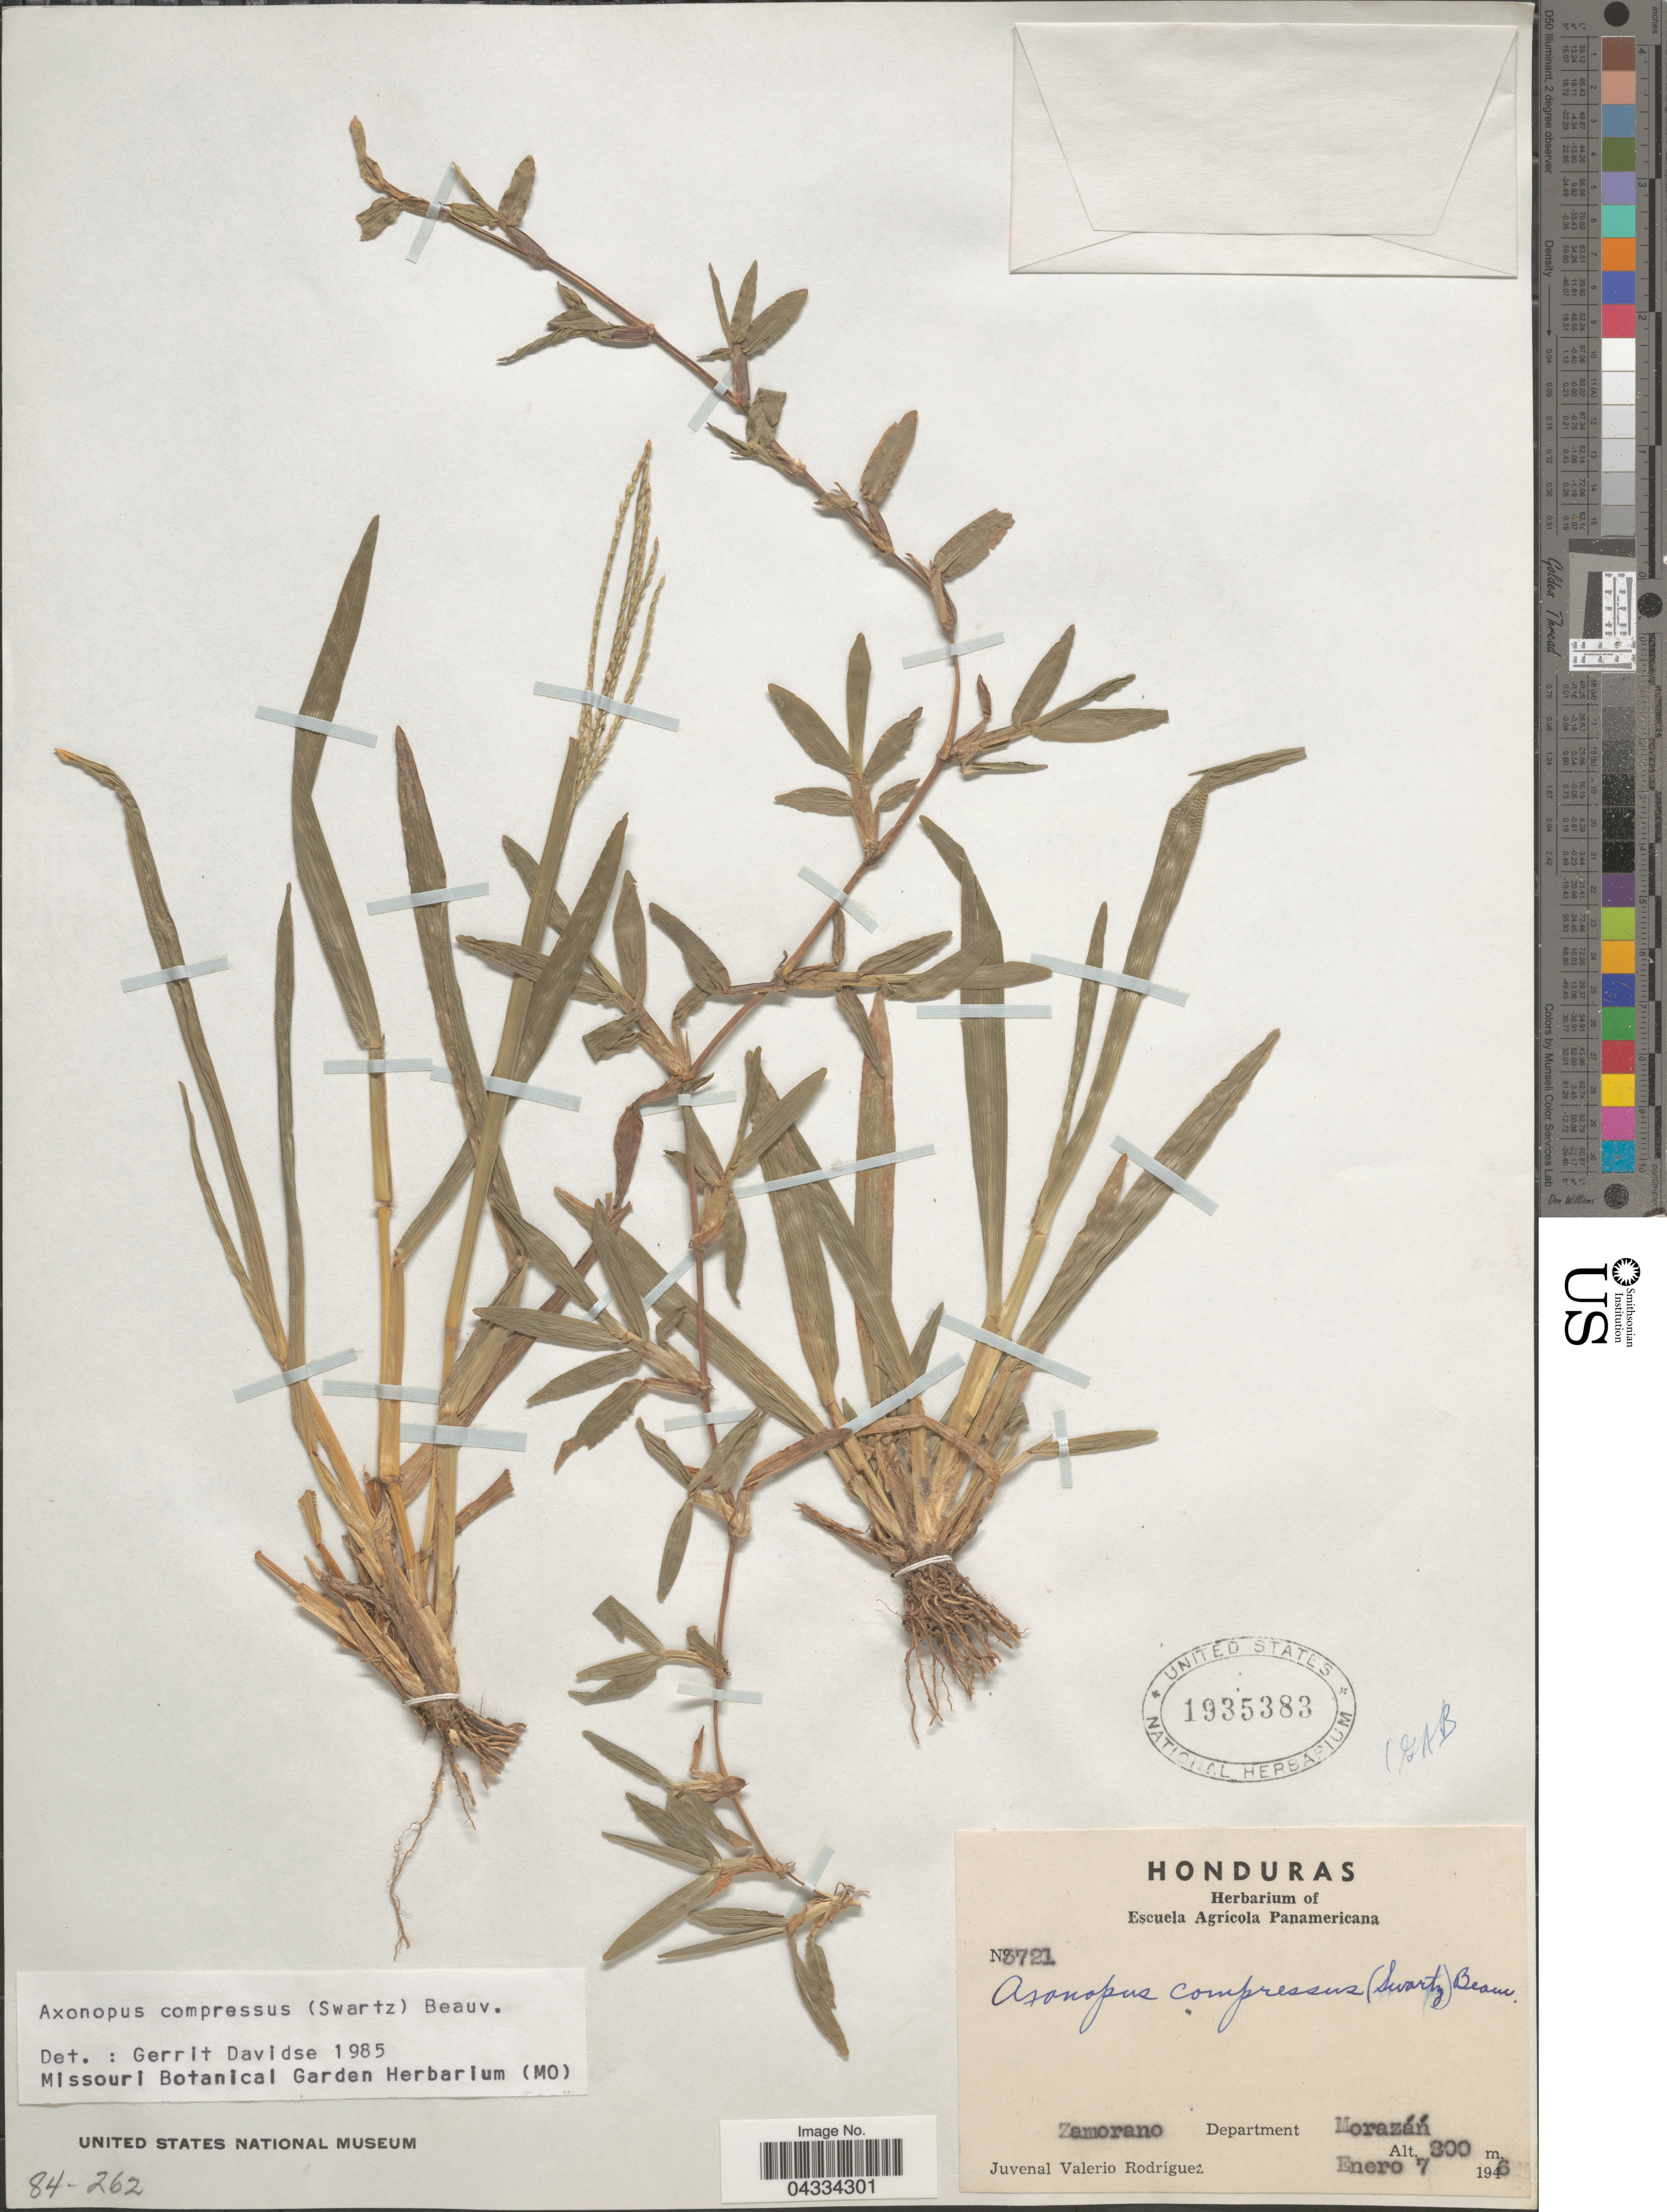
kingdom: Plantae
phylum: Tracheophyta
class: Liliopsida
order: Poales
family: Poaceae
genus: Axonopus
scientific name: Axonopus compressus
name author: (Sw.) P. Beauv.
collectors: J. Rodriguez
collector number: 8721*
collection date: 1946-01-07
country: Honduras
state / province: Fco. Morazán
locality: Zamorano. Department Morazán.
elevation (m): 800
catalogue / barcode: US 1935383